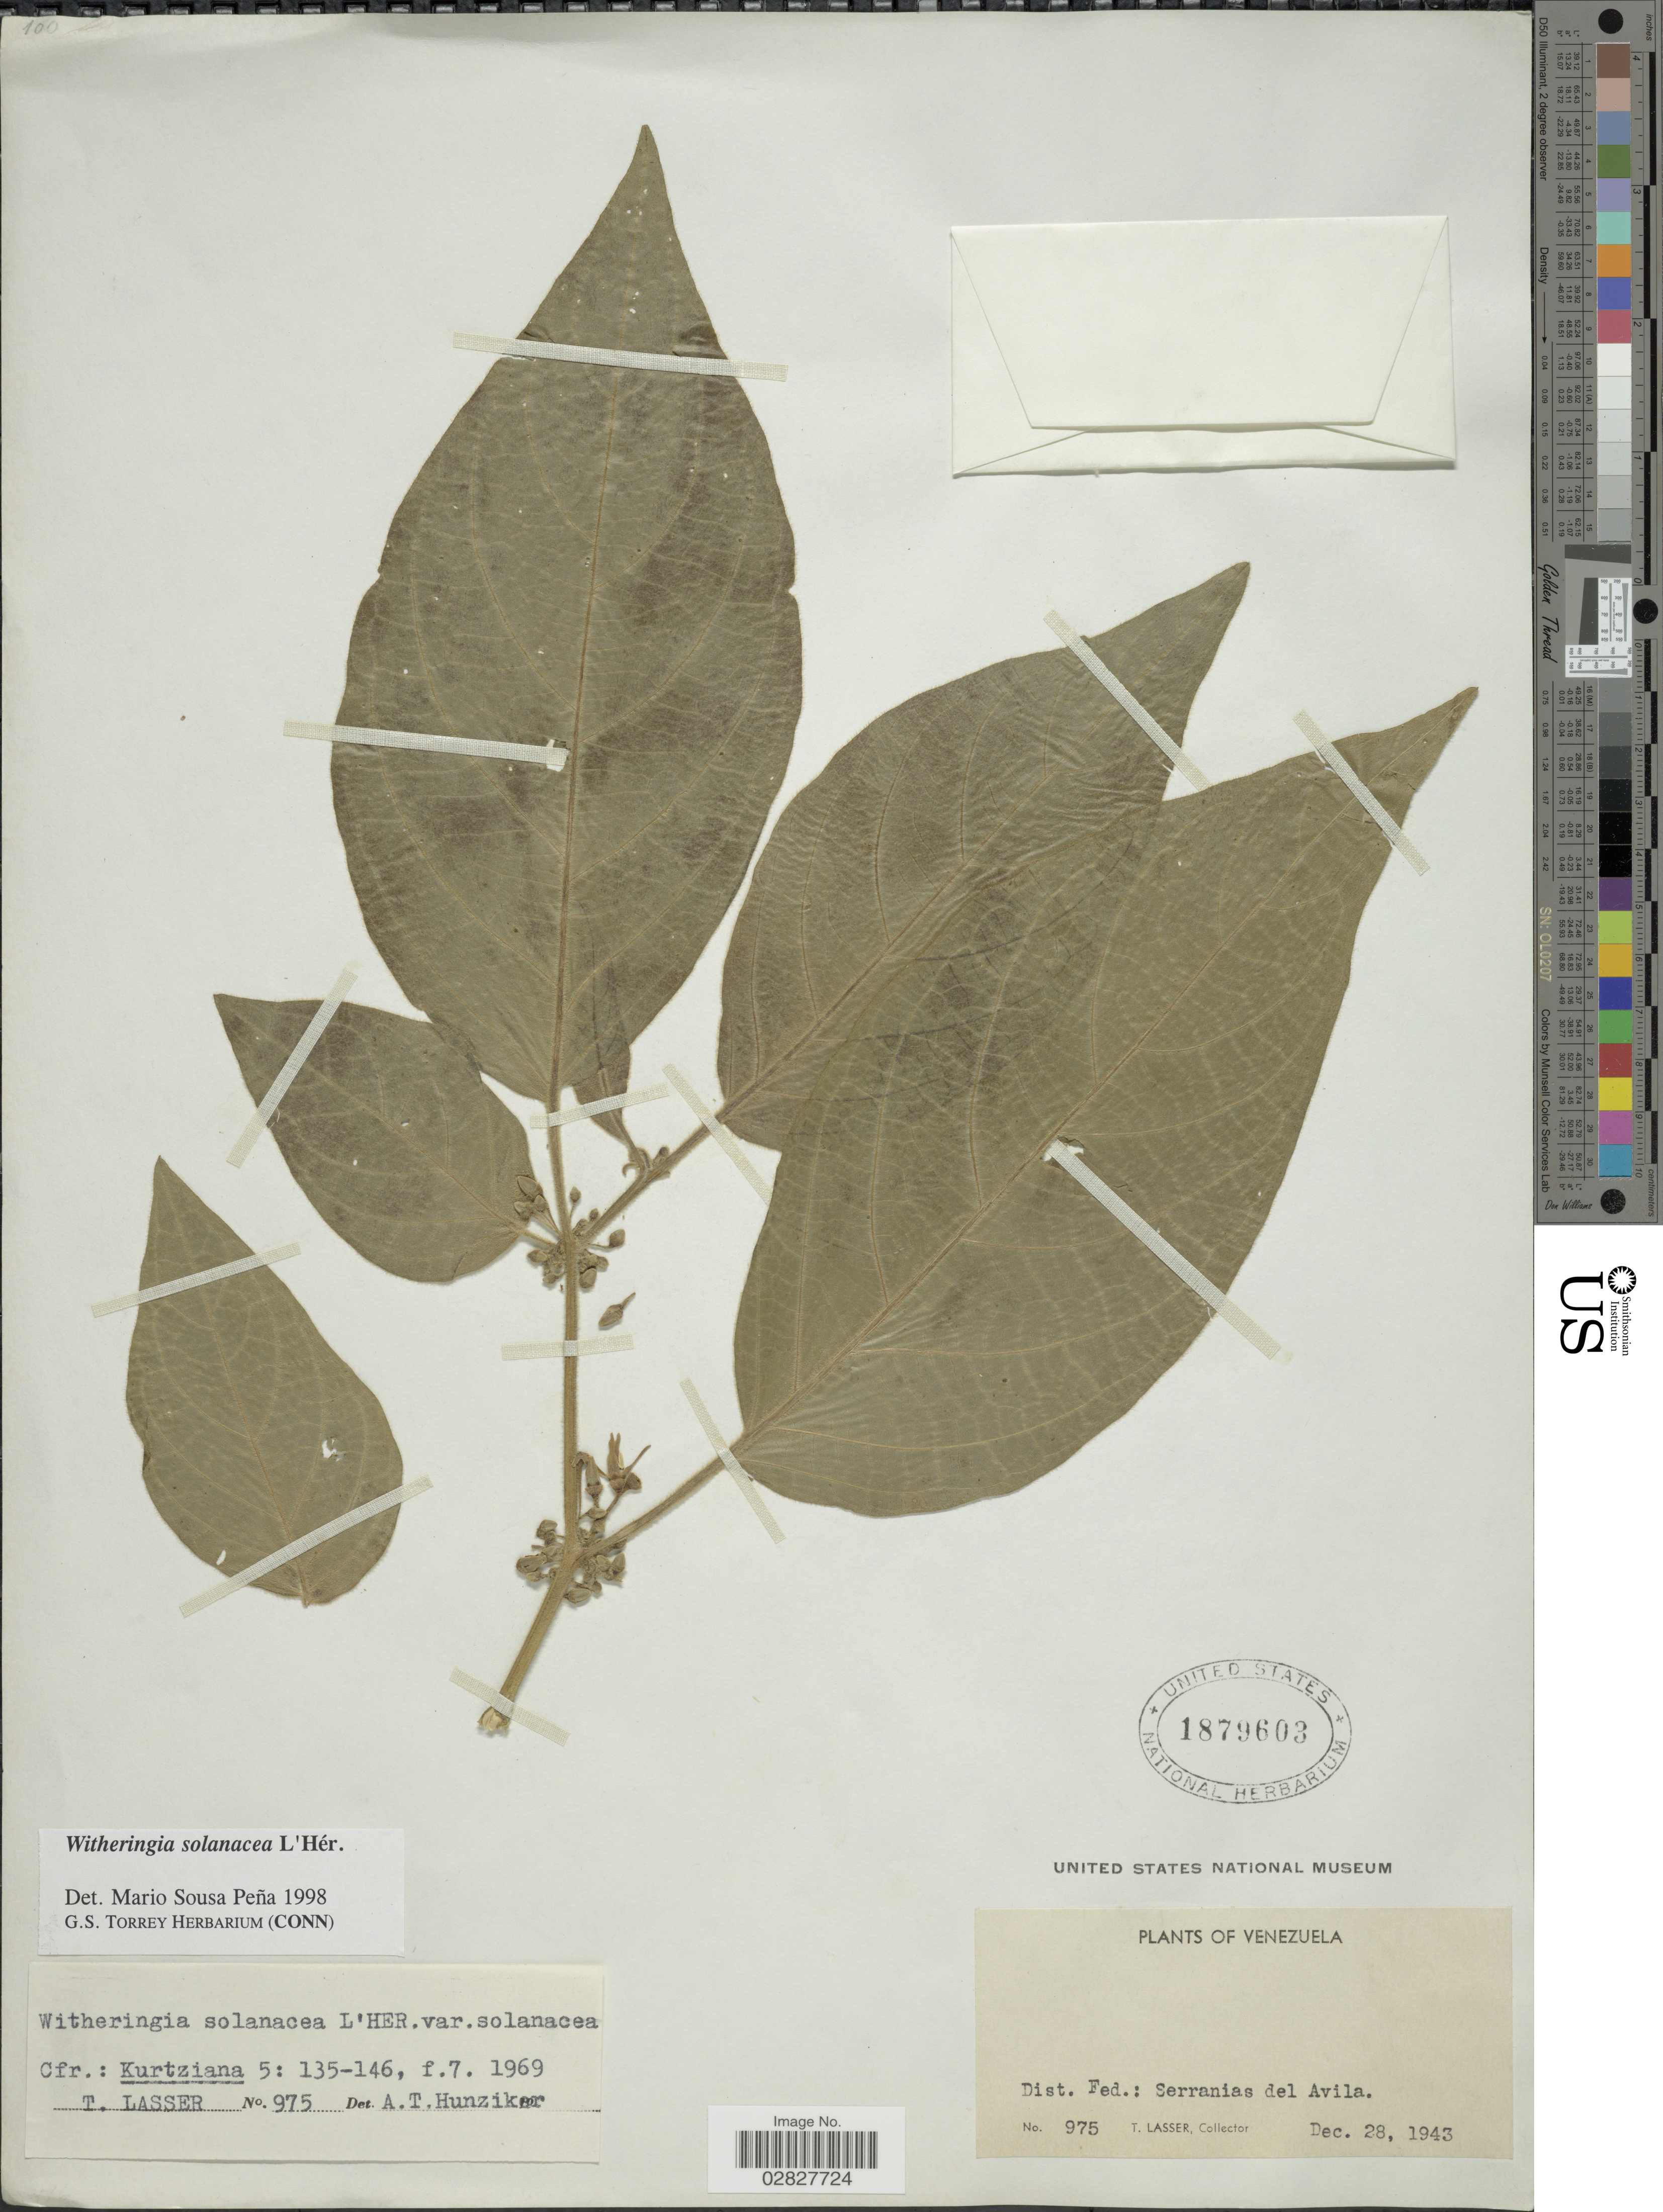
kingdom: Plantae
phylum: Tracheophyta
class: Magnoliopsida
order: Solanales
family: Solanaceae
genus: Witheringia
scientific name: Witheringia solanacea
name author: L'Hér.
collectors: T. Lasser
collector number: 975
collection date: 1943-12-28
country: Venezuela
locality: Dist. Fed.: Serranias del Avila.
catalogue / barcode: US 1879603